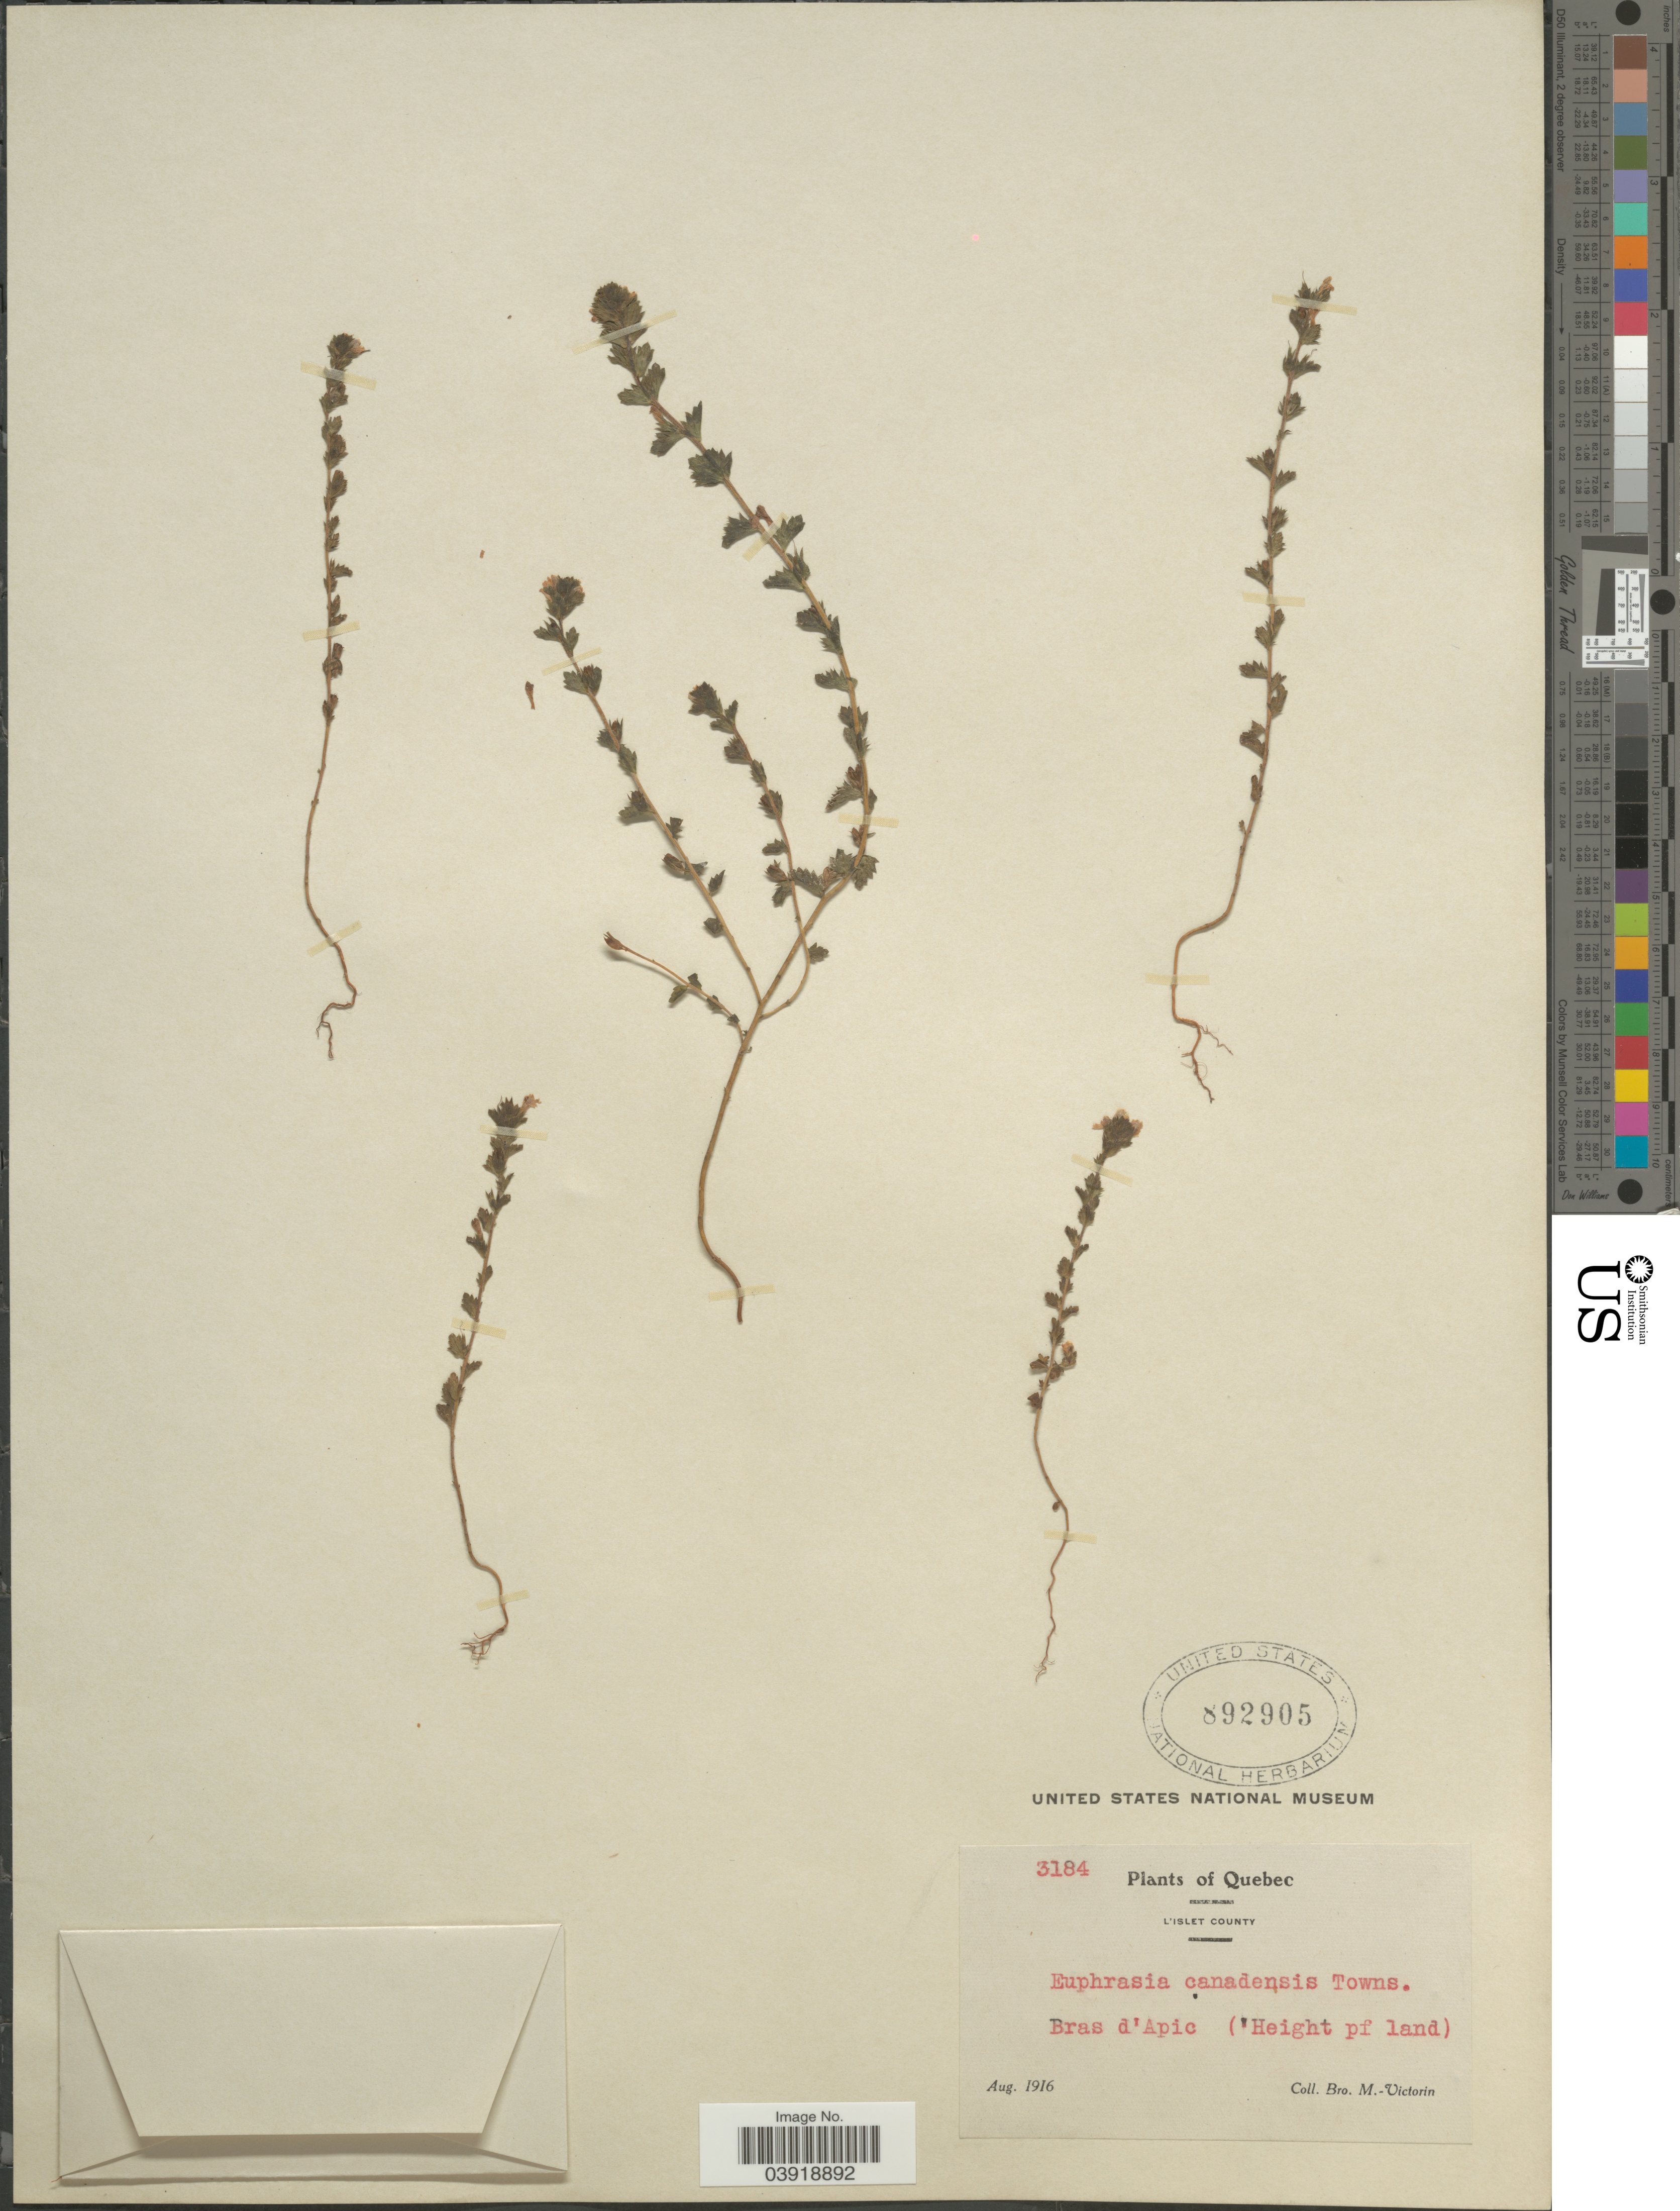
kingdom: Plantae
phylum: Tracheophyta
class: Magnoliopsida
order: Lamiales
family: Orobanchaceae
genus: Euphrasia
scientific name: Euphrasia canadensis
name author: J.F. Towns.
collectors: Fr. Marie-Victorin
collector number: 3184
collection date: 1916-08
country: Canada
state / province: Quebec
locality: L'Islet County. Bras d'Apic ('Height of land).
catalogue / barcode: US 892905